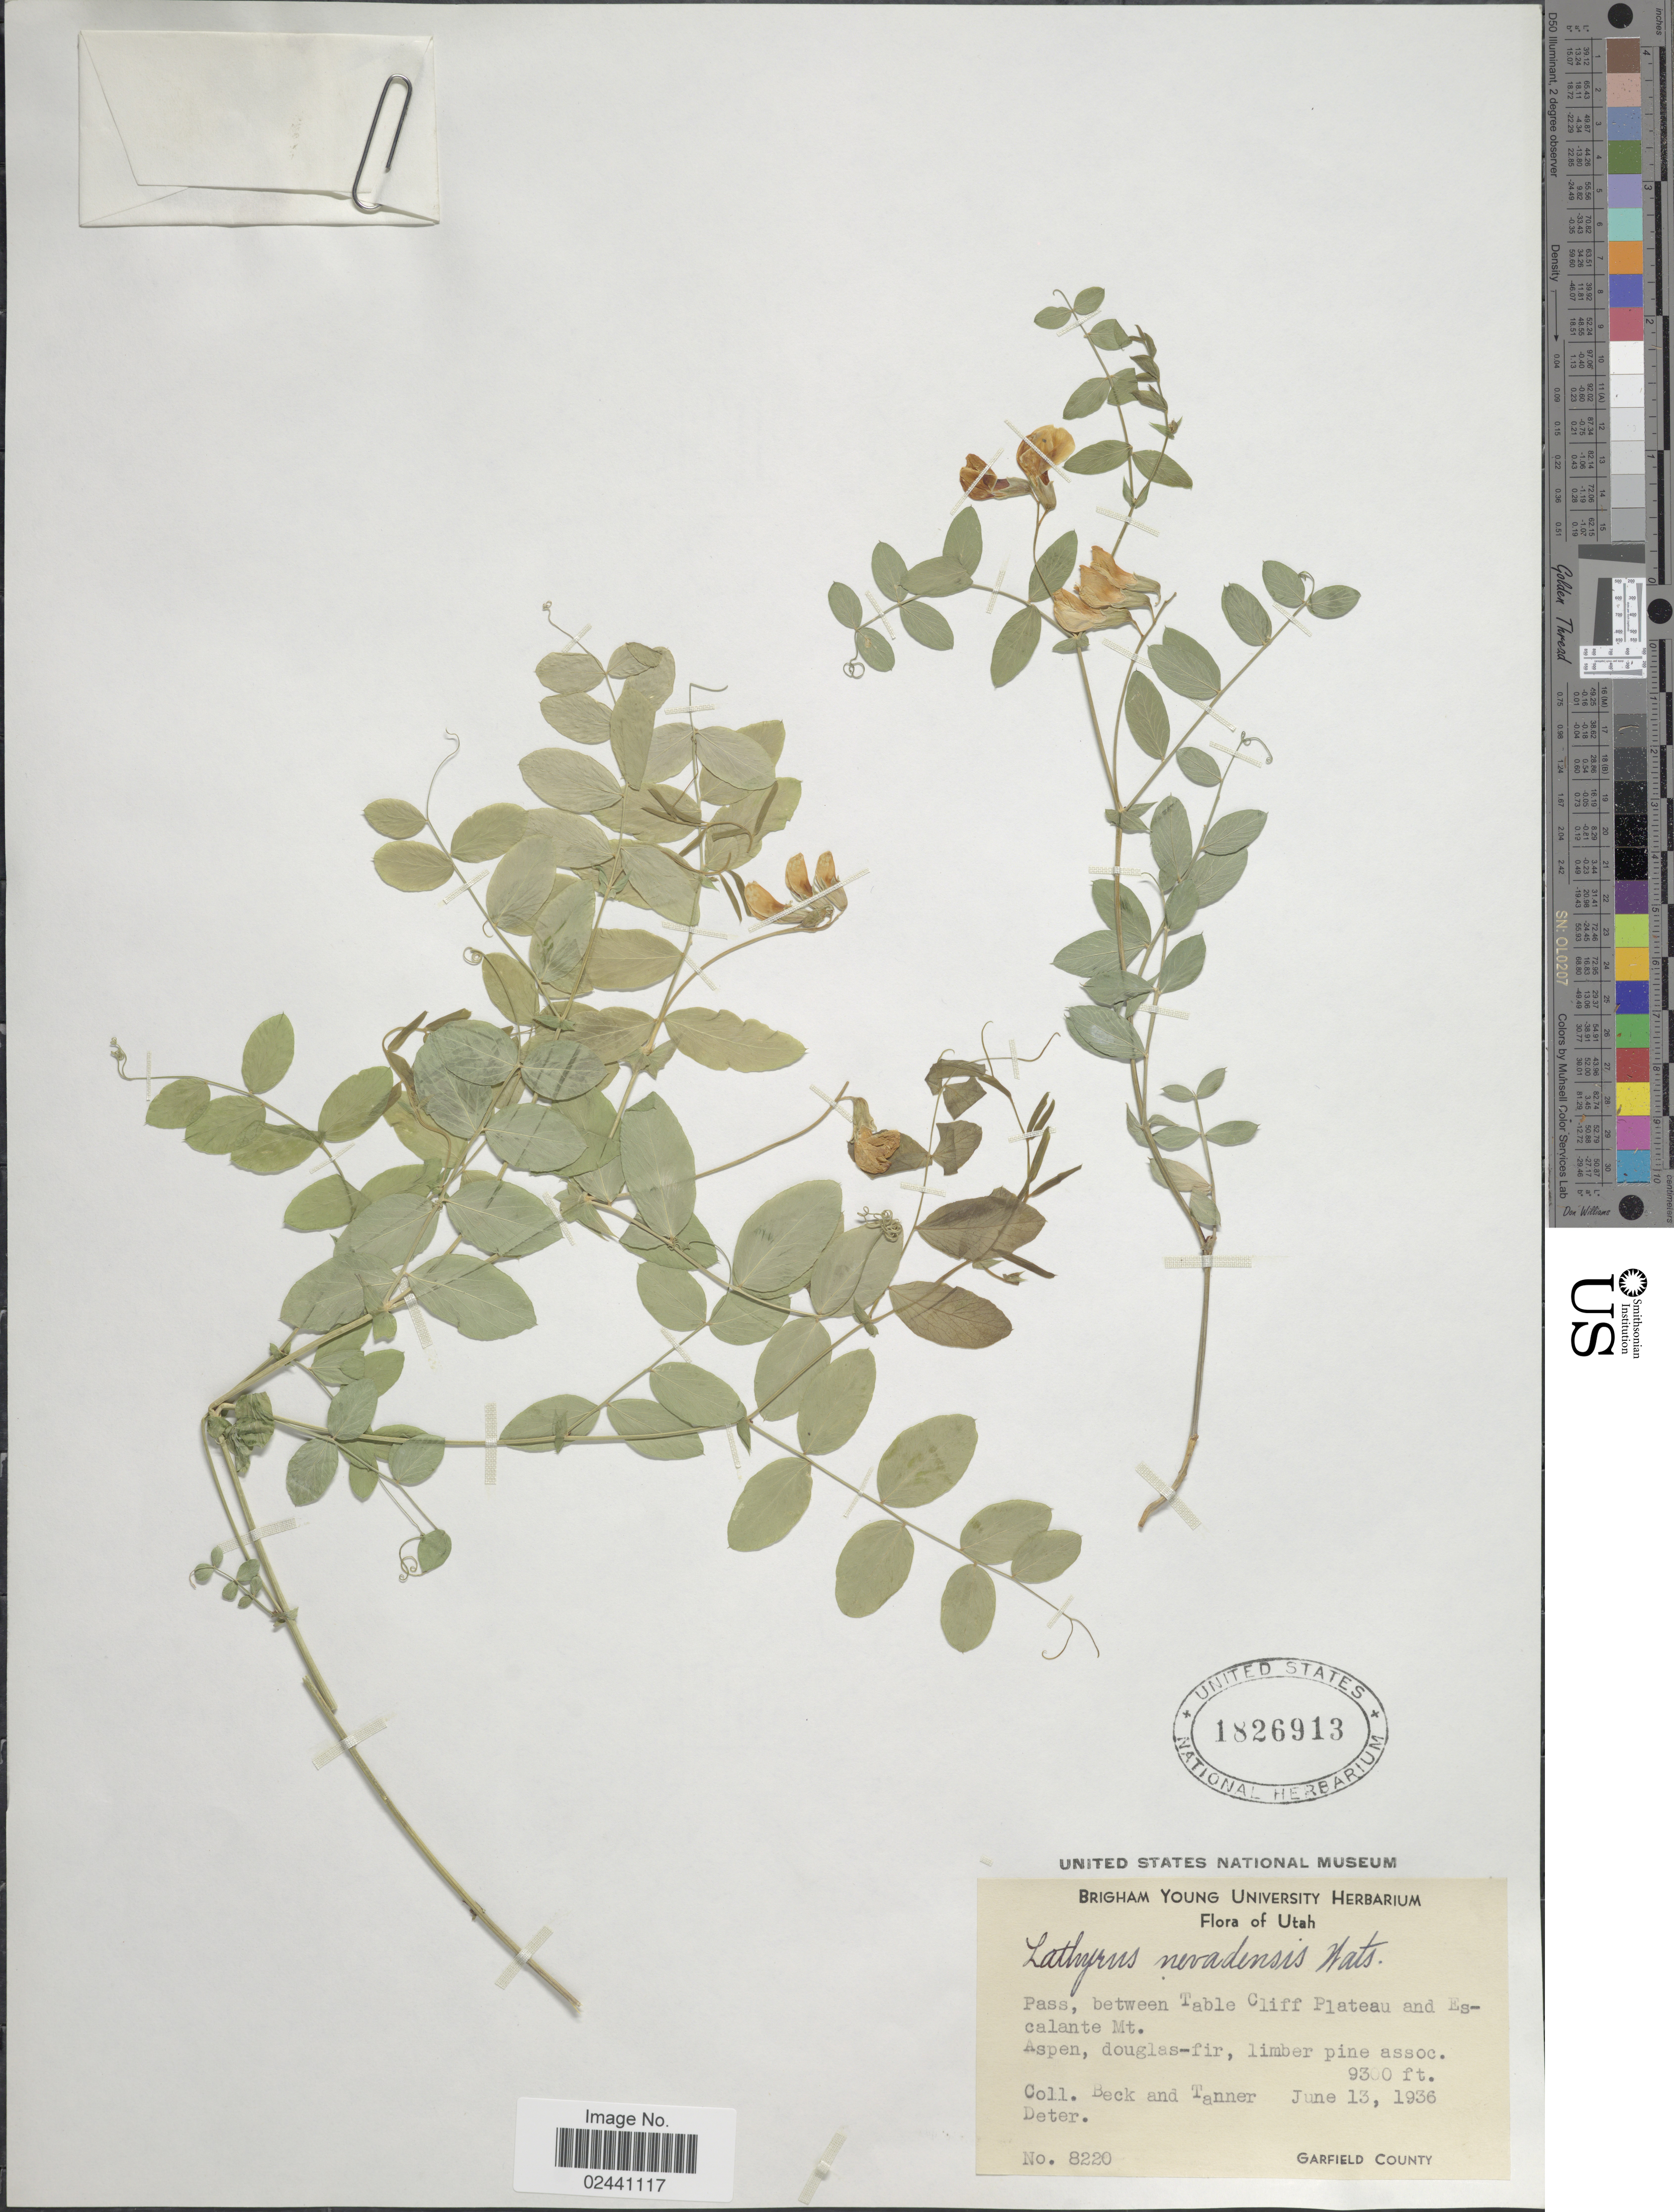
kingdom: Plantae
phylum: Tracheophyta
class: Magnoliopsida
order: Fabales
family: Fabaceae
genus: Lathyrus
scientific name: Lathyrus nevadensis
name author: S. Watson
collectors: -- Beck & -. Tanner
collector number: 8220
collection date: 1936-06-13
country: United States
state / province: Utah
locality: Pass, between Table Cliff Plateau and Escalante Mt. Garfield County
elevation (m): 2835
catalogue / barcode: US 1826913